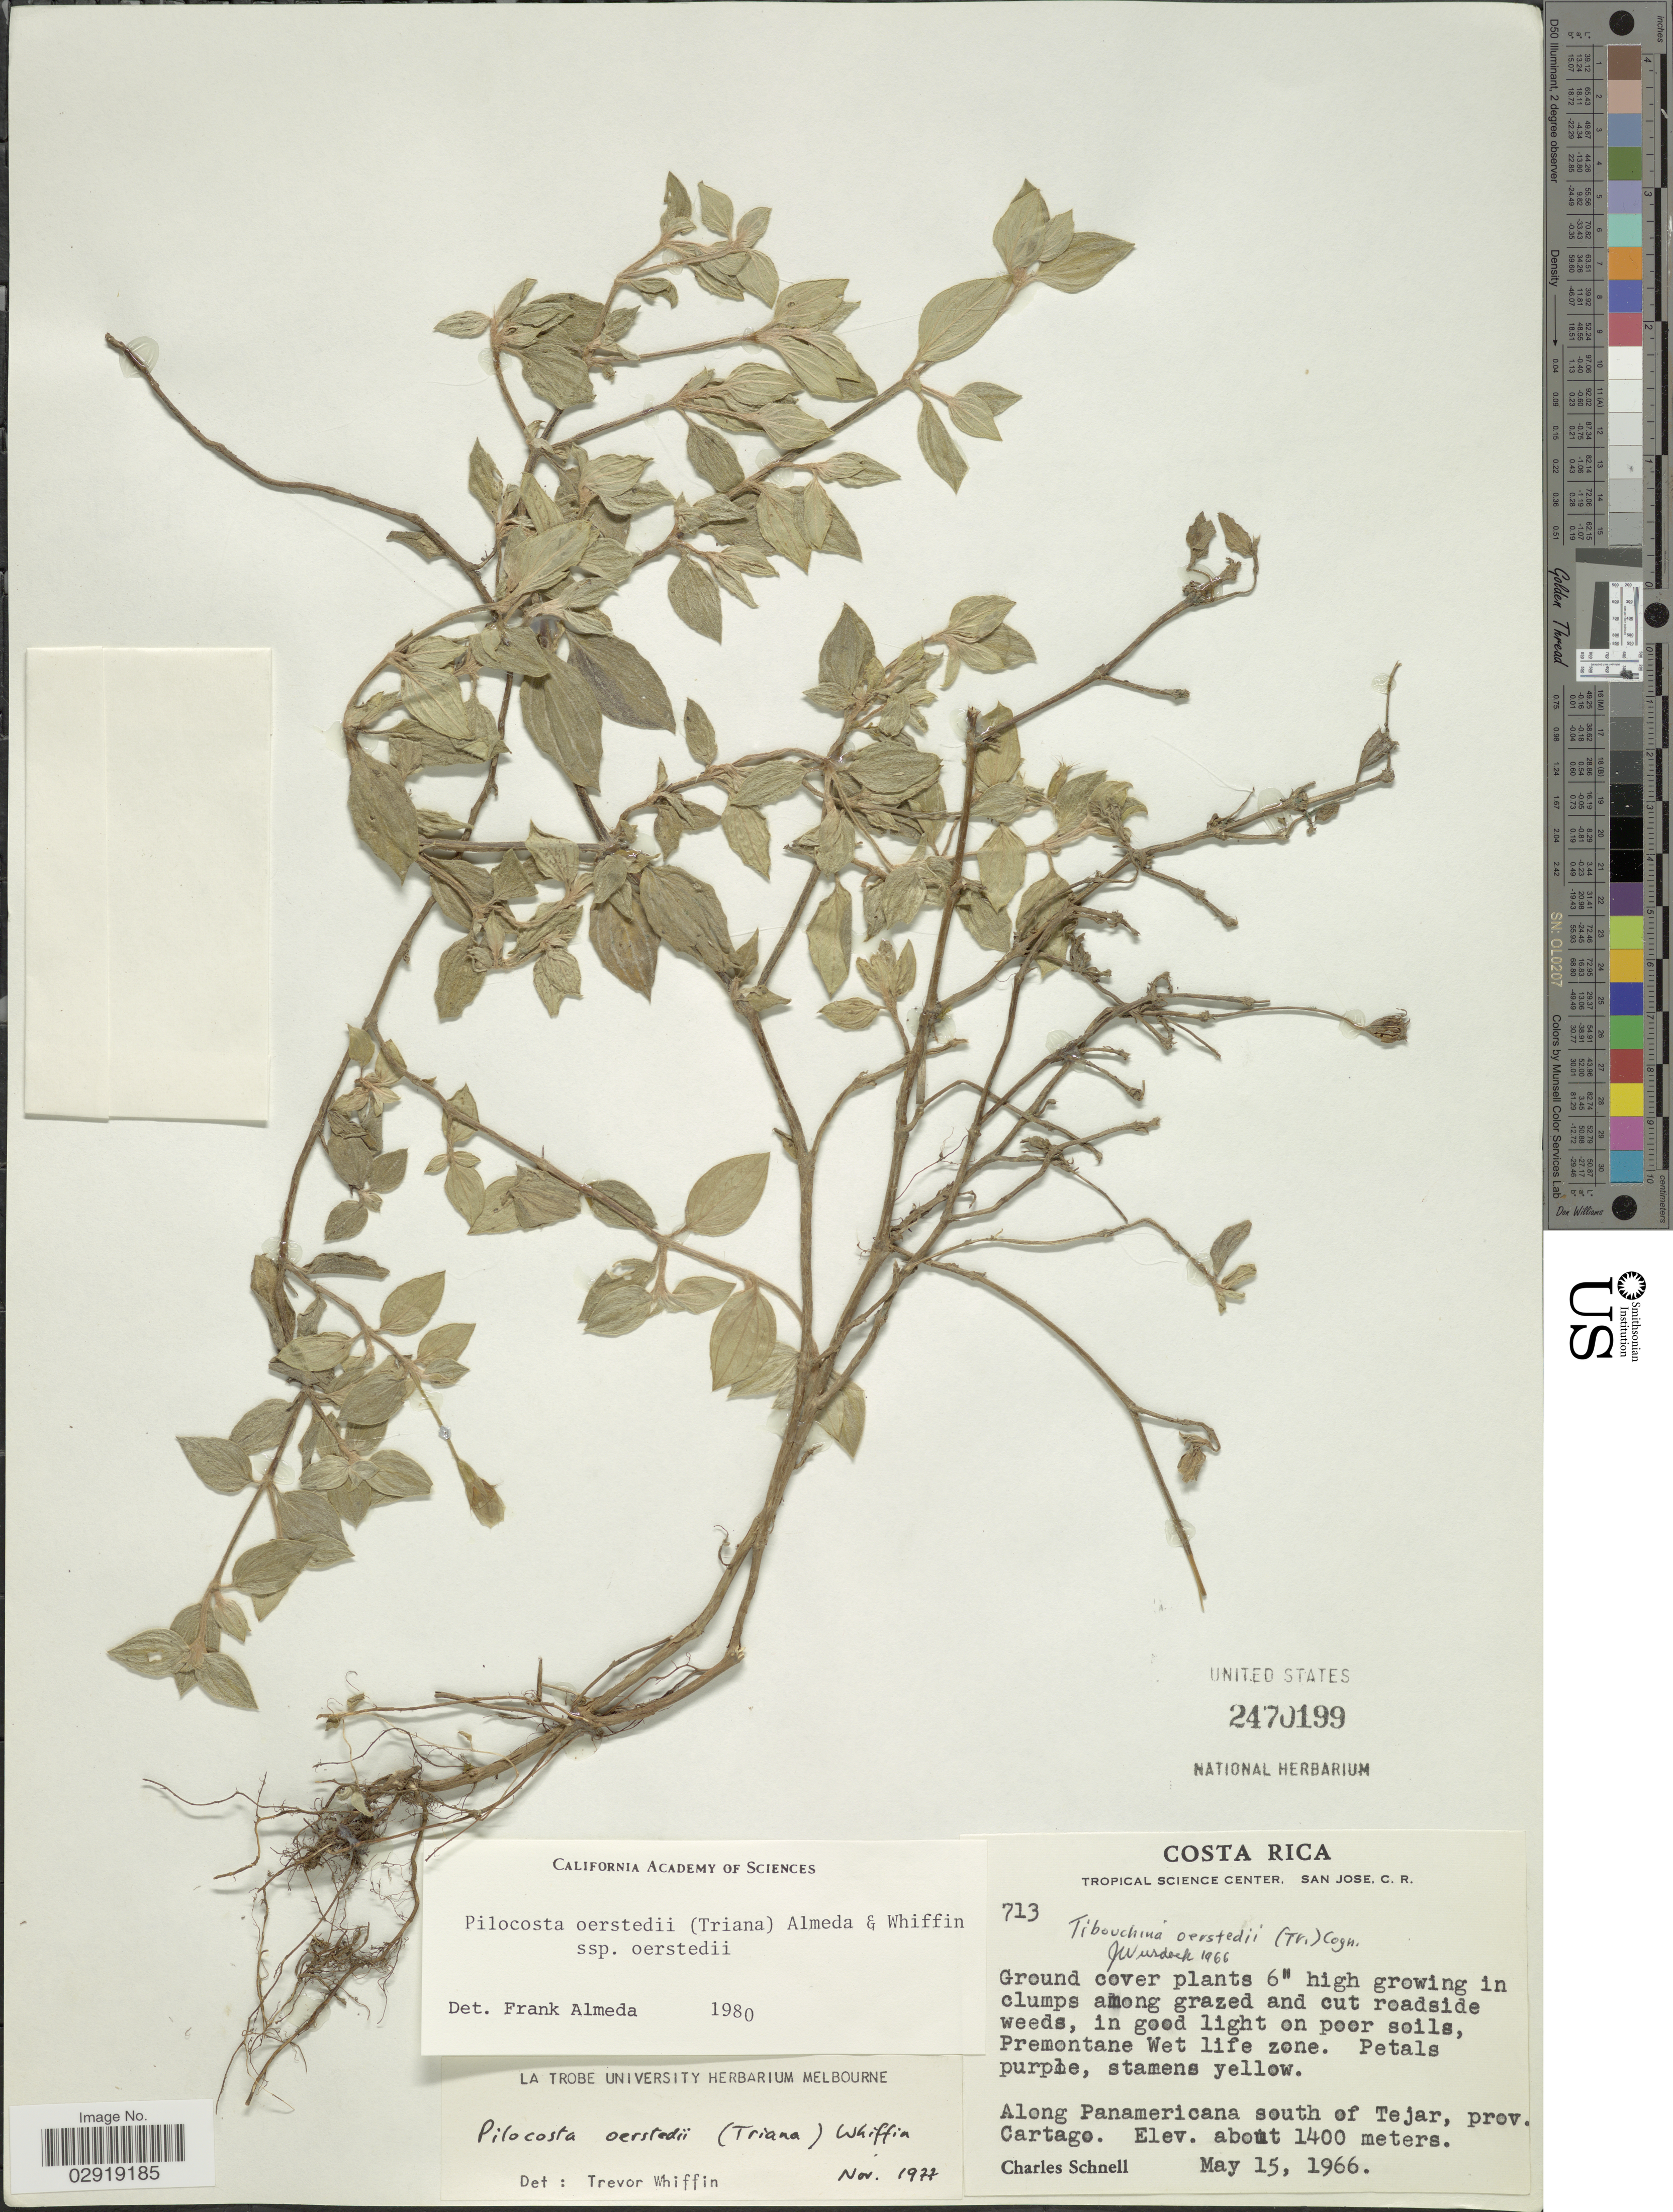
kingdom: Plantae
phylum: Tracheophyta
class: Magnoliopsida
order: Myrtales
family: Melastomataceae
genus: Pilocosta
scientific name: Pilocosta oerstedii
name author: (Triana) Almeda &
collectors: C. Schnell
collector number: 713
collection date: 1966-05-15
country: Costa Rica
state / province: Cartago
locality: Along Panamericana south of Tejar, prov. Cartago.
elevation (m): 1400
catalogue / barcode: US 2470199